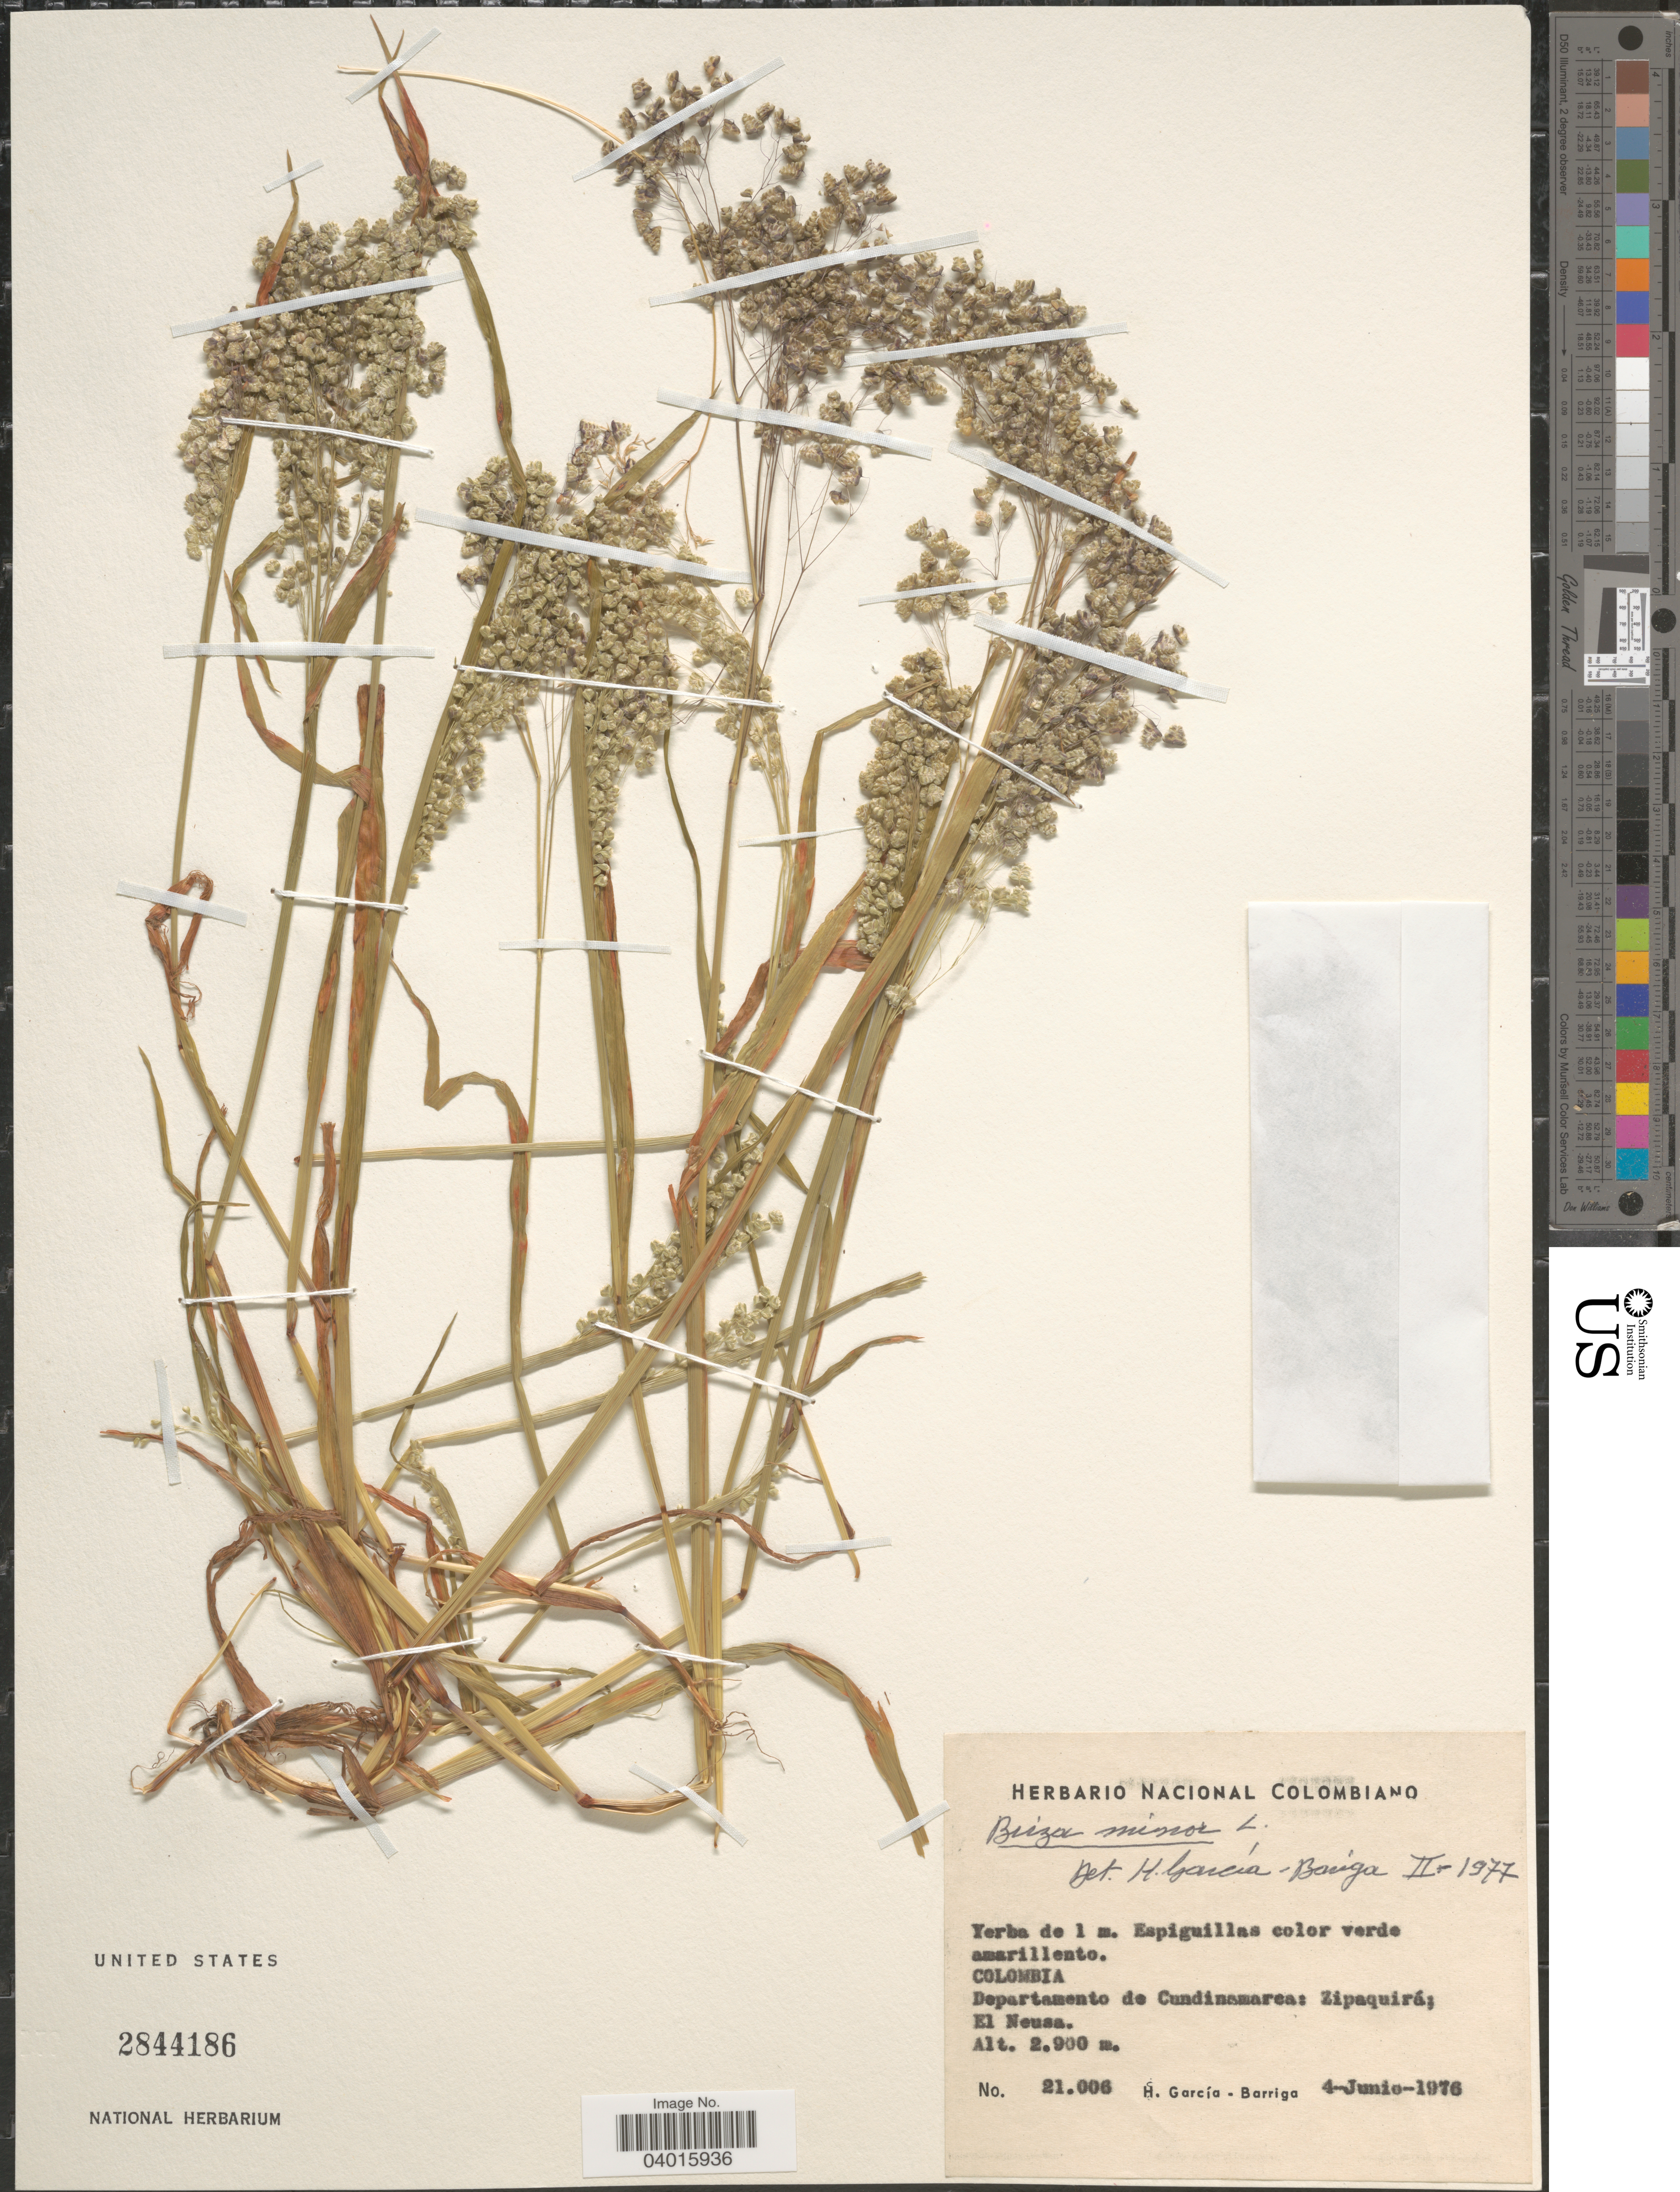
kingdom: Plantae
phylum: Tracheophyta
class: Liliopsida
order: Poales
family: Poaceae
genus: Briza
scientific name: Briza minor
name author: L.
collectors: H. García Barriga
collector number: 21006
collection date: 1976-06-04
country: Colombia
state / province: Cundinamarca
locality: Departamento de Cundinamarca: Zipaquirá; El Neusa.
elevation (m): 2900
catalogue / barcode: US 2844186